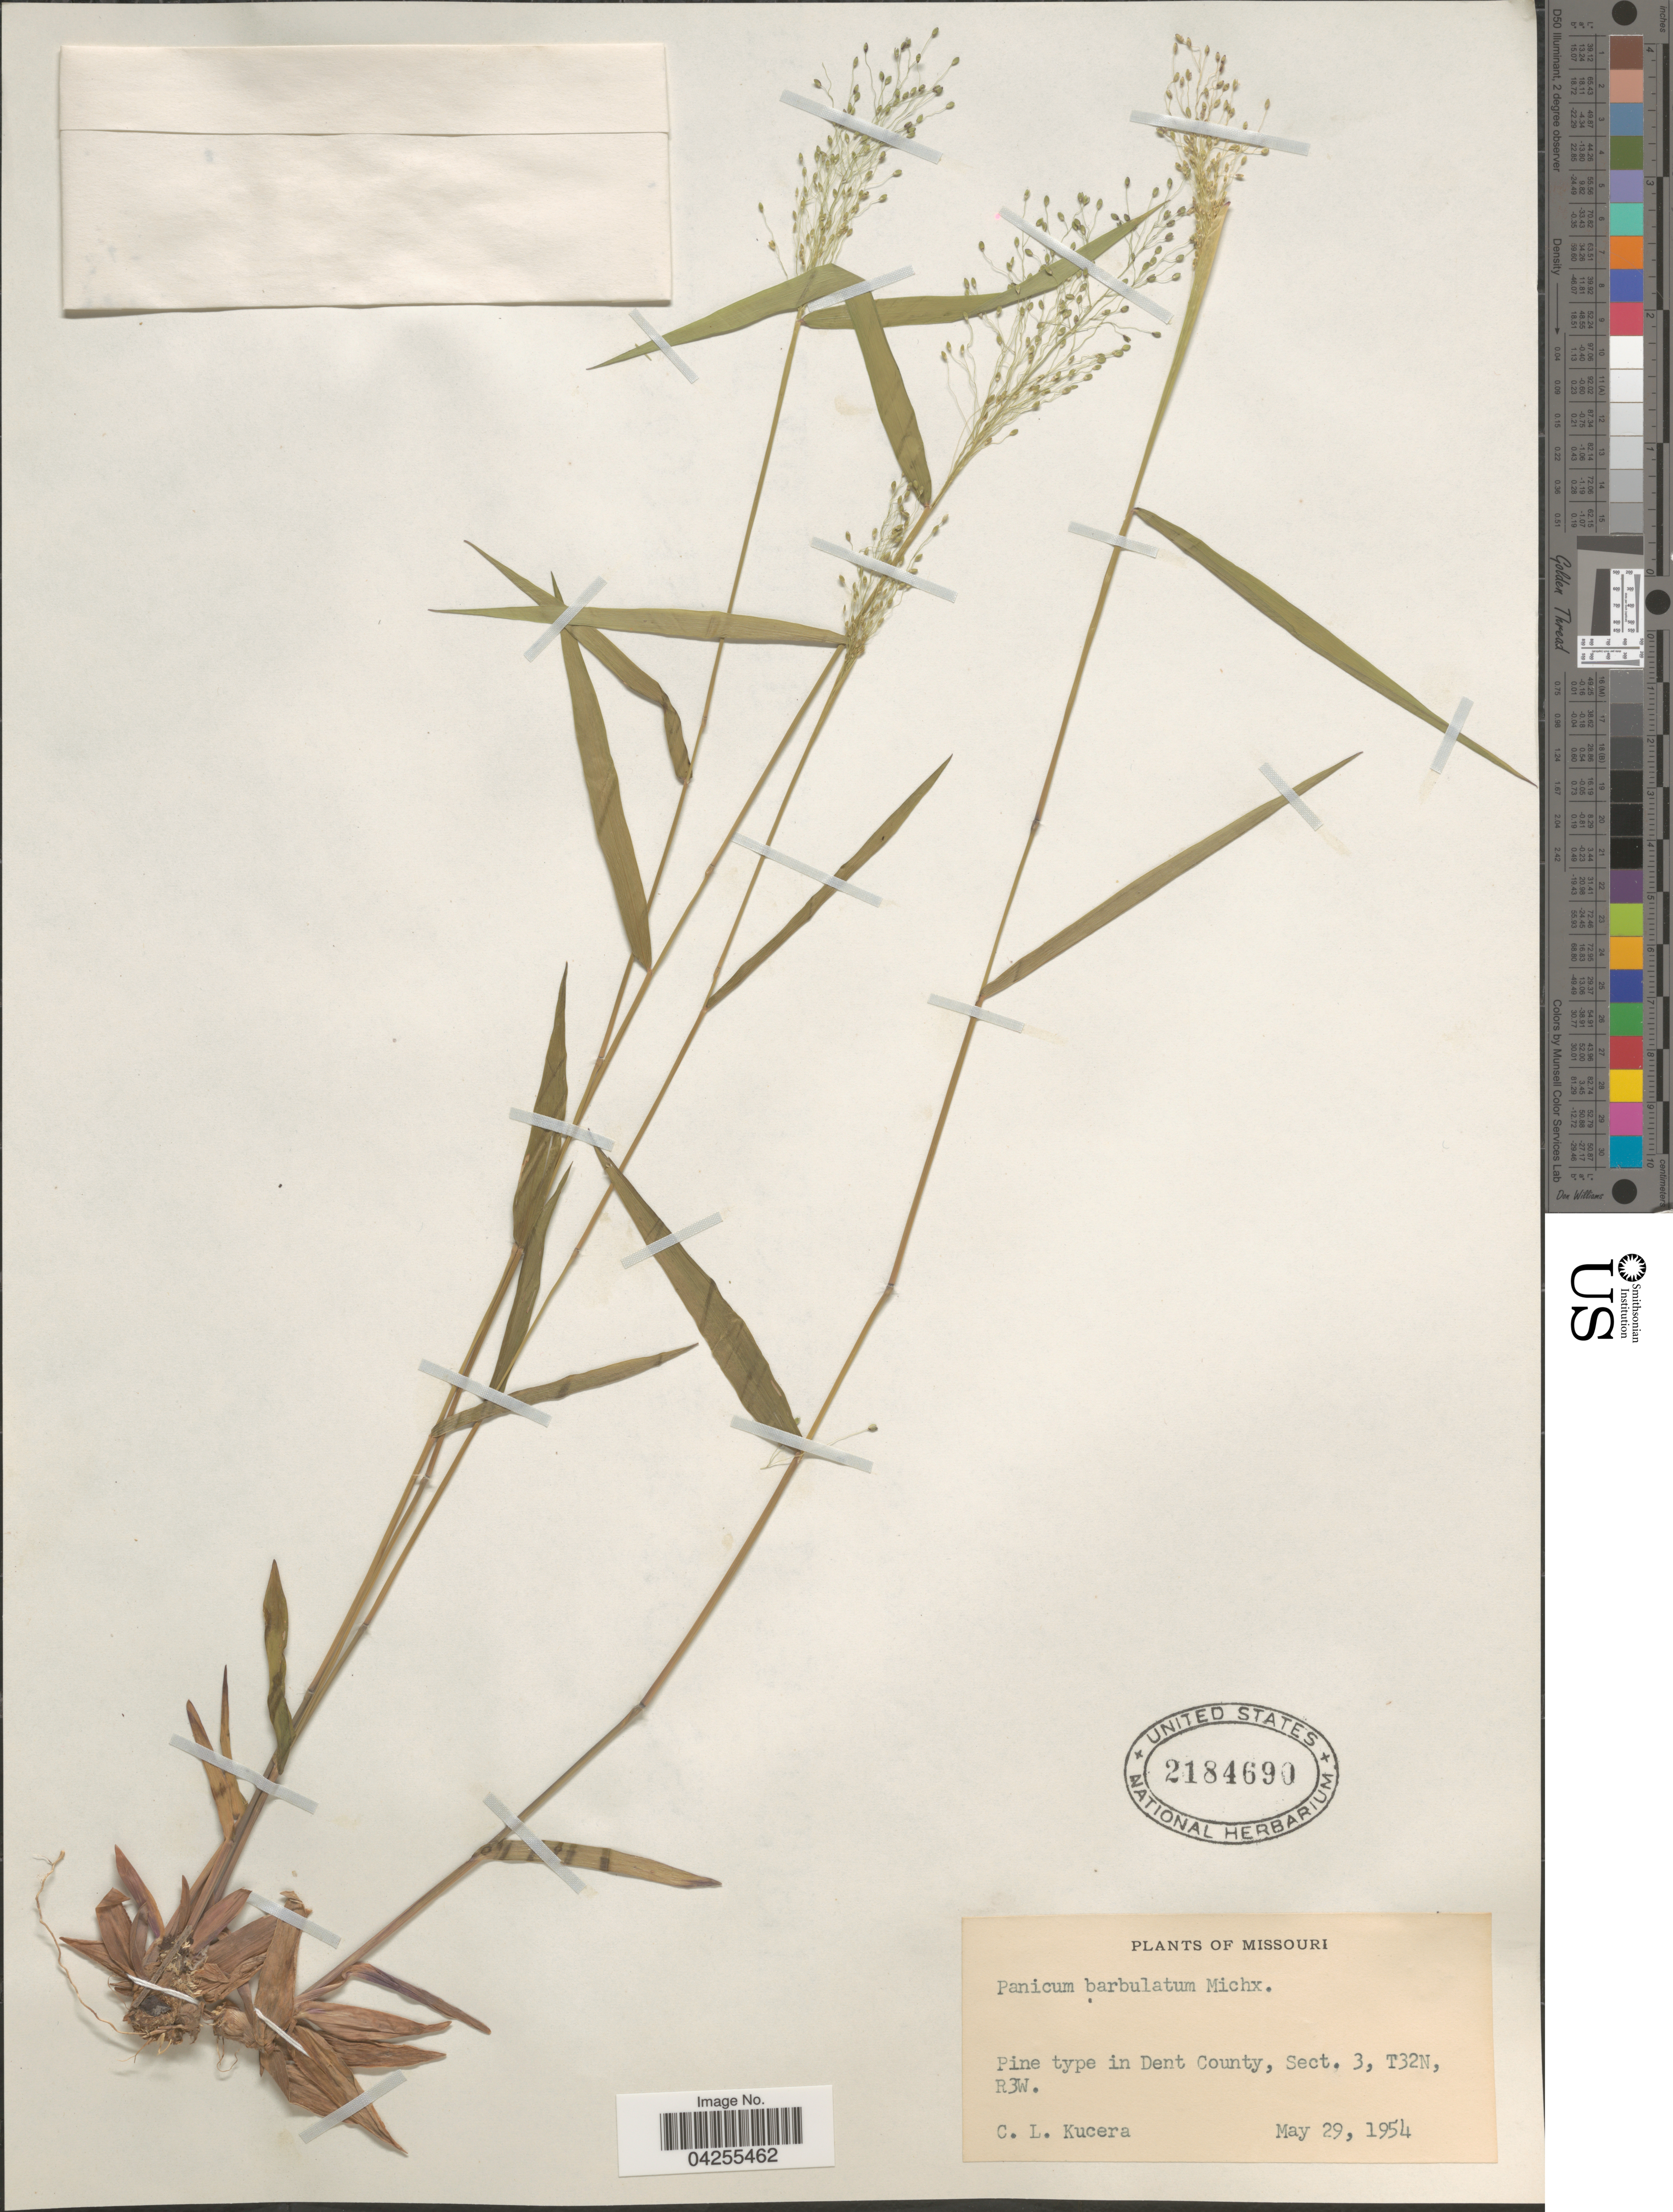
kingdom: Plantae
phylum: Tracheophyta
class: Liliopsida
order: Poales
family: Poaceae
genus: Dichanthelium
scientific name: Dichanthelium dichotomum var. dichotomum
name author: (L.) Gould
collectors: C. Kucera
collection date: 1954-05-29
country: United States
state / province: Missouri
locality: Pine type in Dent County, Sect. 3, T32N, R3W.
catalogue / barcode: US 2184690